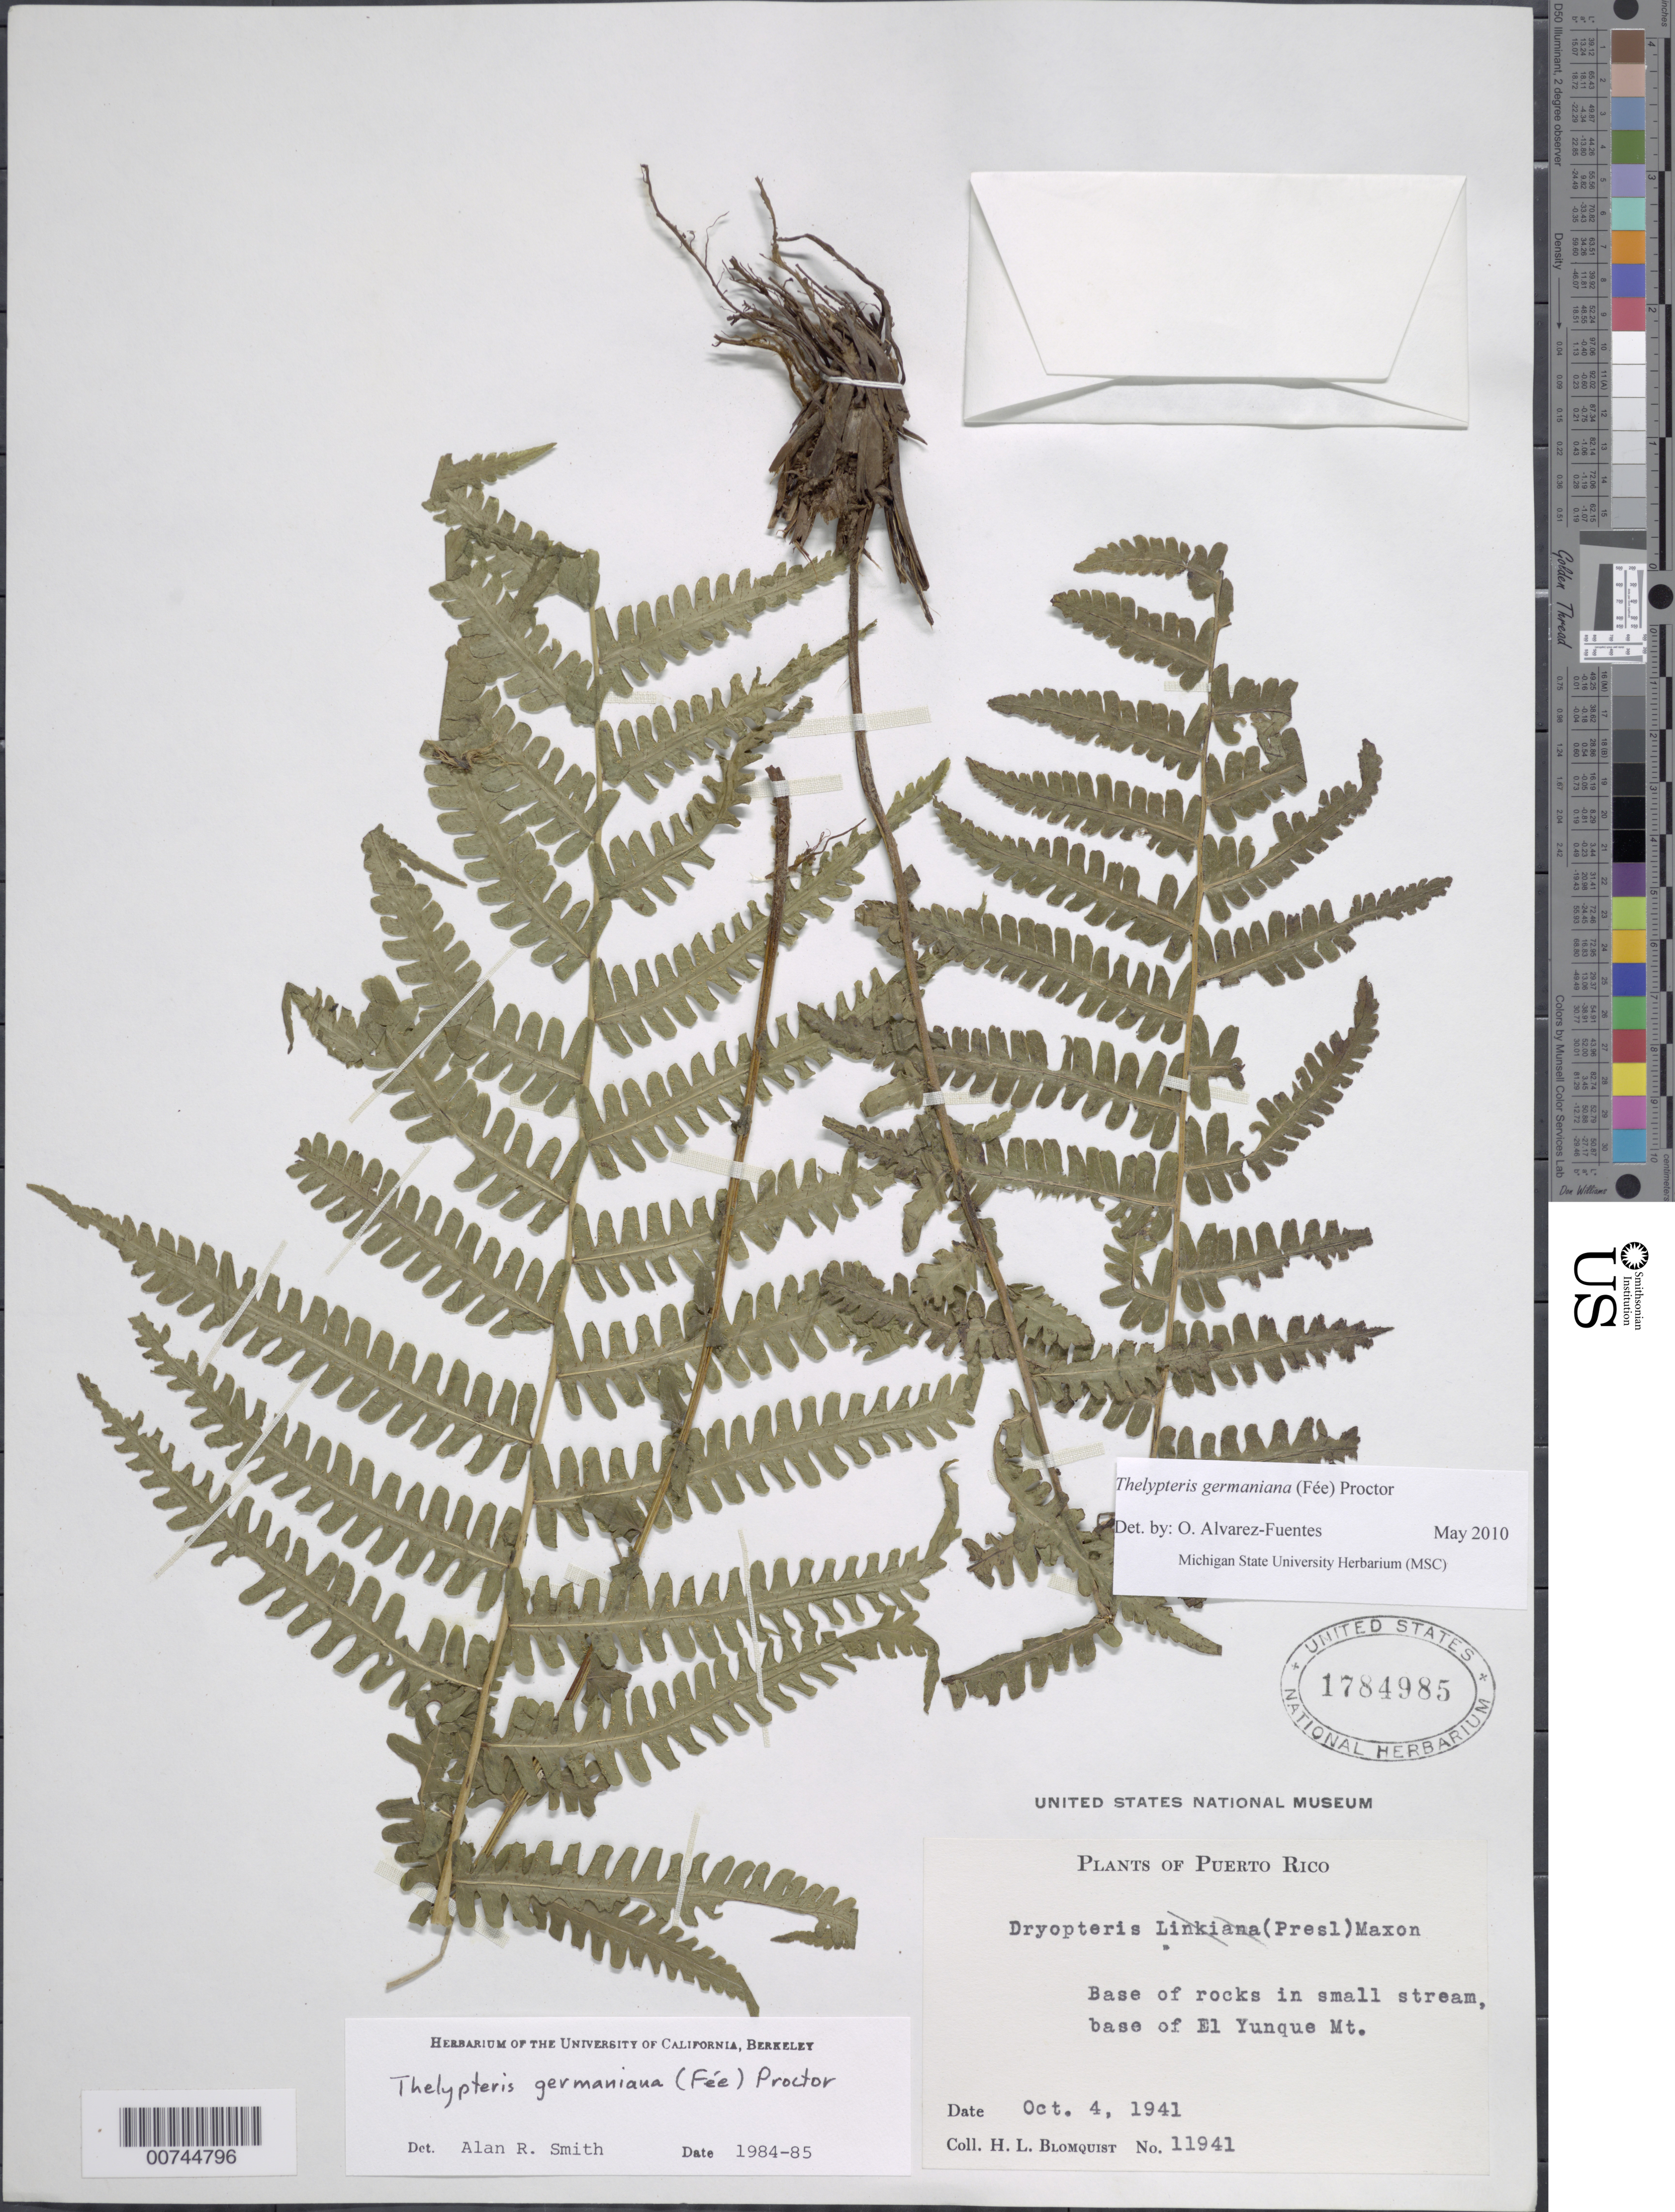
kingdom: Plantae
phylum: Tracheophyta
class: Polypodiopsida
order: Polypodiales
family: Thelypteridaceae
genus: Amauropelta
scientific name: Amauropelta germaniana (Fée) comb. nov., ined. 2015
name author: (Fée)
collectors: H. Blomquist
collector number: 11941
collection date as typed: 04 Oct 1941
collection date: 1941-10-04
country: Puerto Rico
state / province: Río Grande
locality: Base of El Yunque Mountains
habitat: Base of rocks in small stream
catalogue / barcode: US 1784985